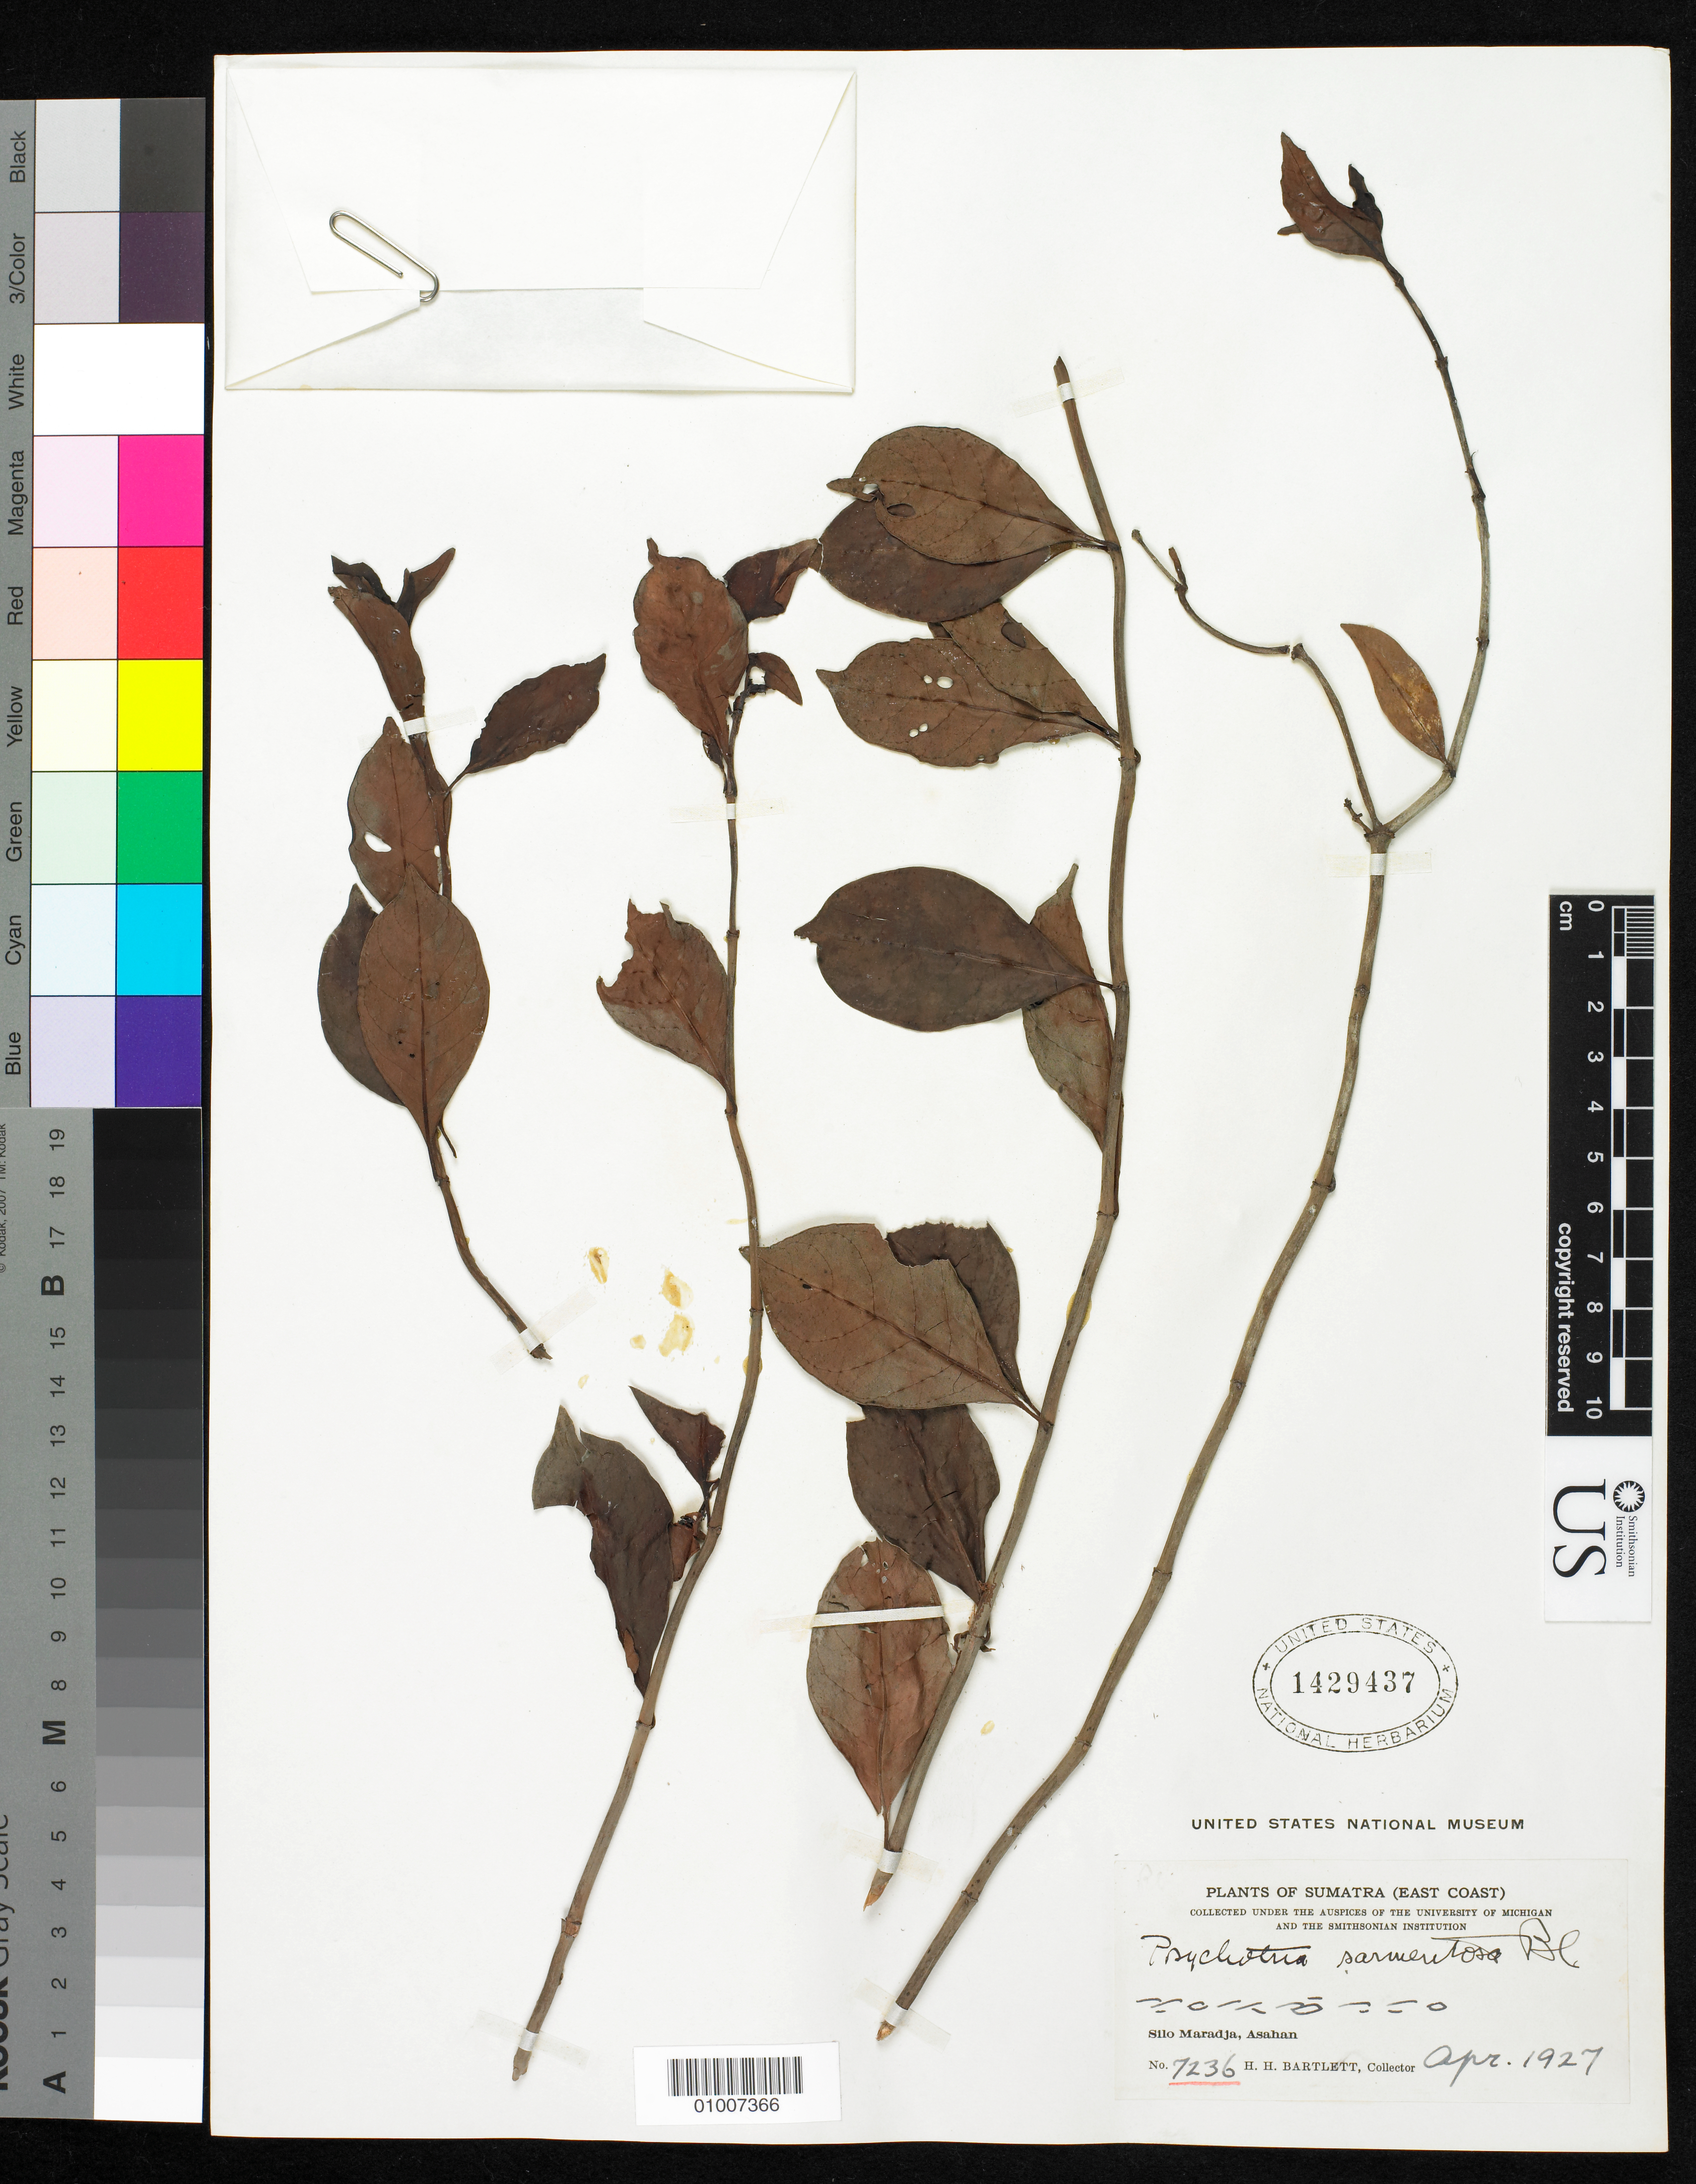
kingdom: Plantae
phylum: Tracheophyta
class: Magnoliopsida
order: Gentianales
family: Rubiaceae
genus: Psychotria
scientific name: Psychotria sarmentosa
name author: Blume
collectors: H. H. Bartlett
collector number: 7236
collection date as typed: Apr 1927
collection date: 1927-04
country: Indonesia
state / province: Sumatra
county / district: Sumatera Utara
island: Sumatra I.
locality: (East Coast) Silo Maradja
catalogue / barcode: US 1429437